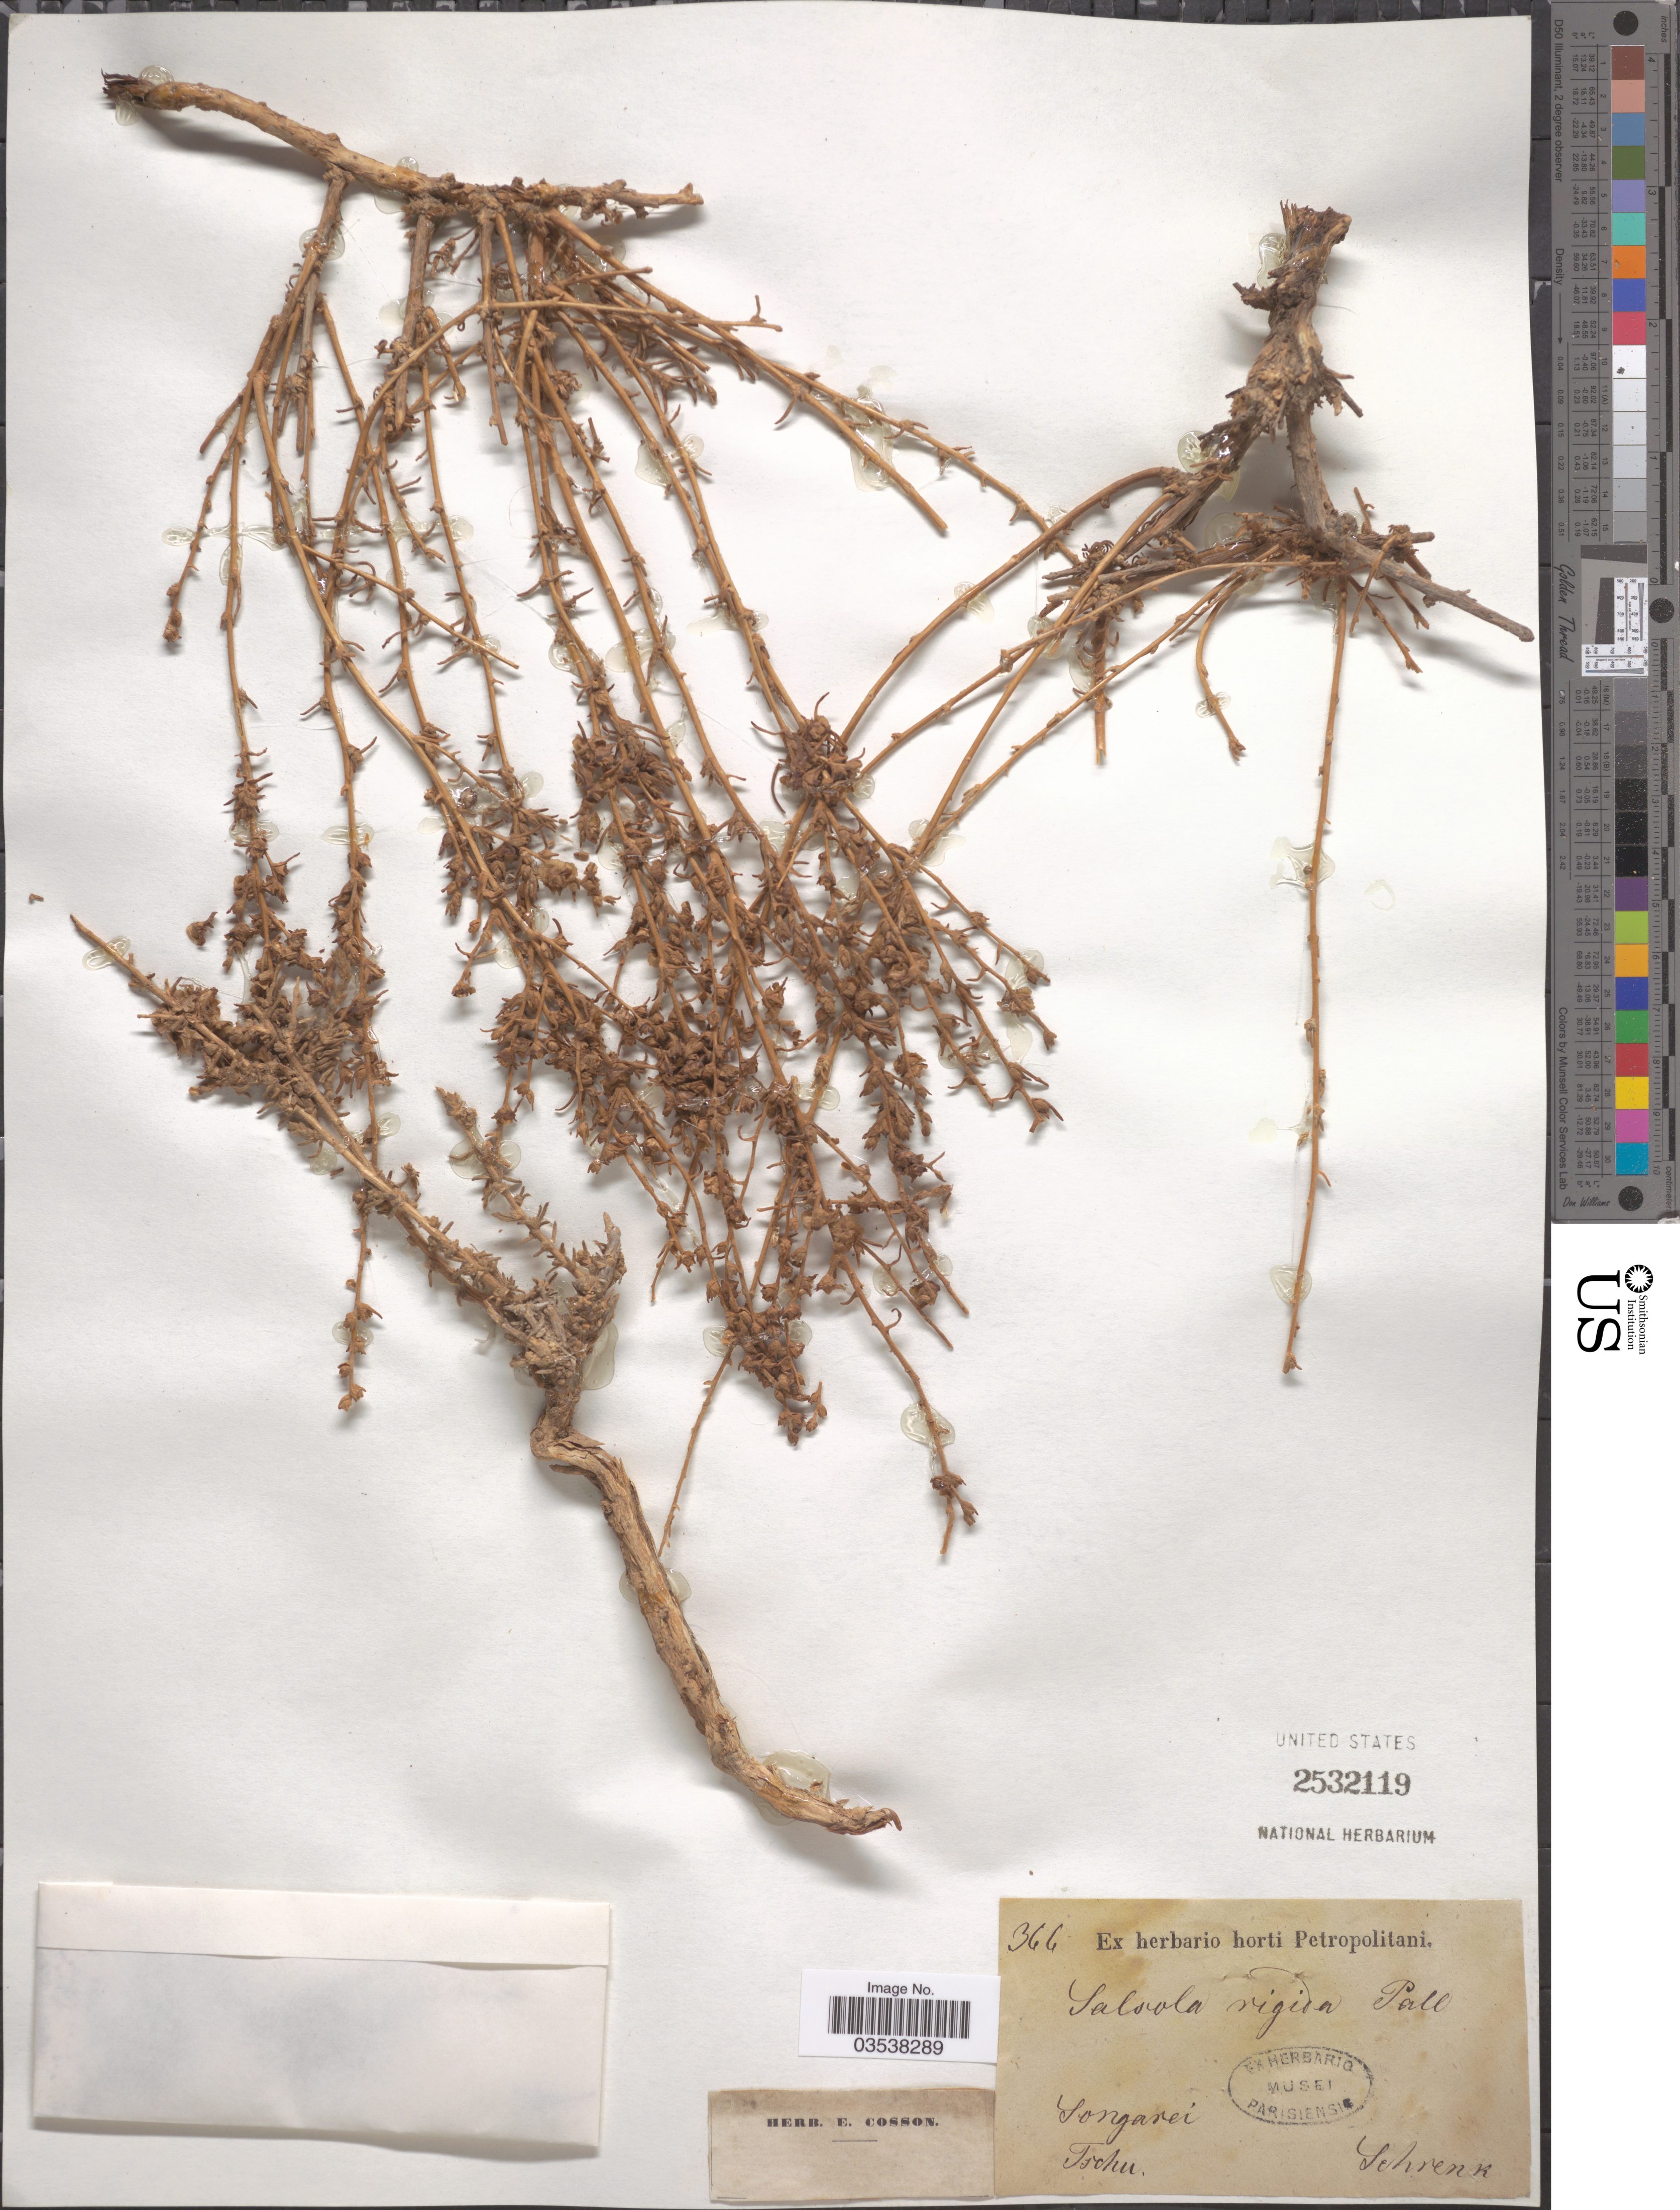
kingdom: Plantae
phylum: Tracheophyta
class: Magnoliopsida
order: Caryophyllales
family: Amaranthaceae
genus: Caroxylon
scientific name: Caroxylon orientale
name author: (S.G. Gmel.) Tzvelev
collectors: A.G. Schrenk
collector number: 366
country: Kazakhstan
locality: Songarei. Tschu.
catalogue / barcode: US 2532119